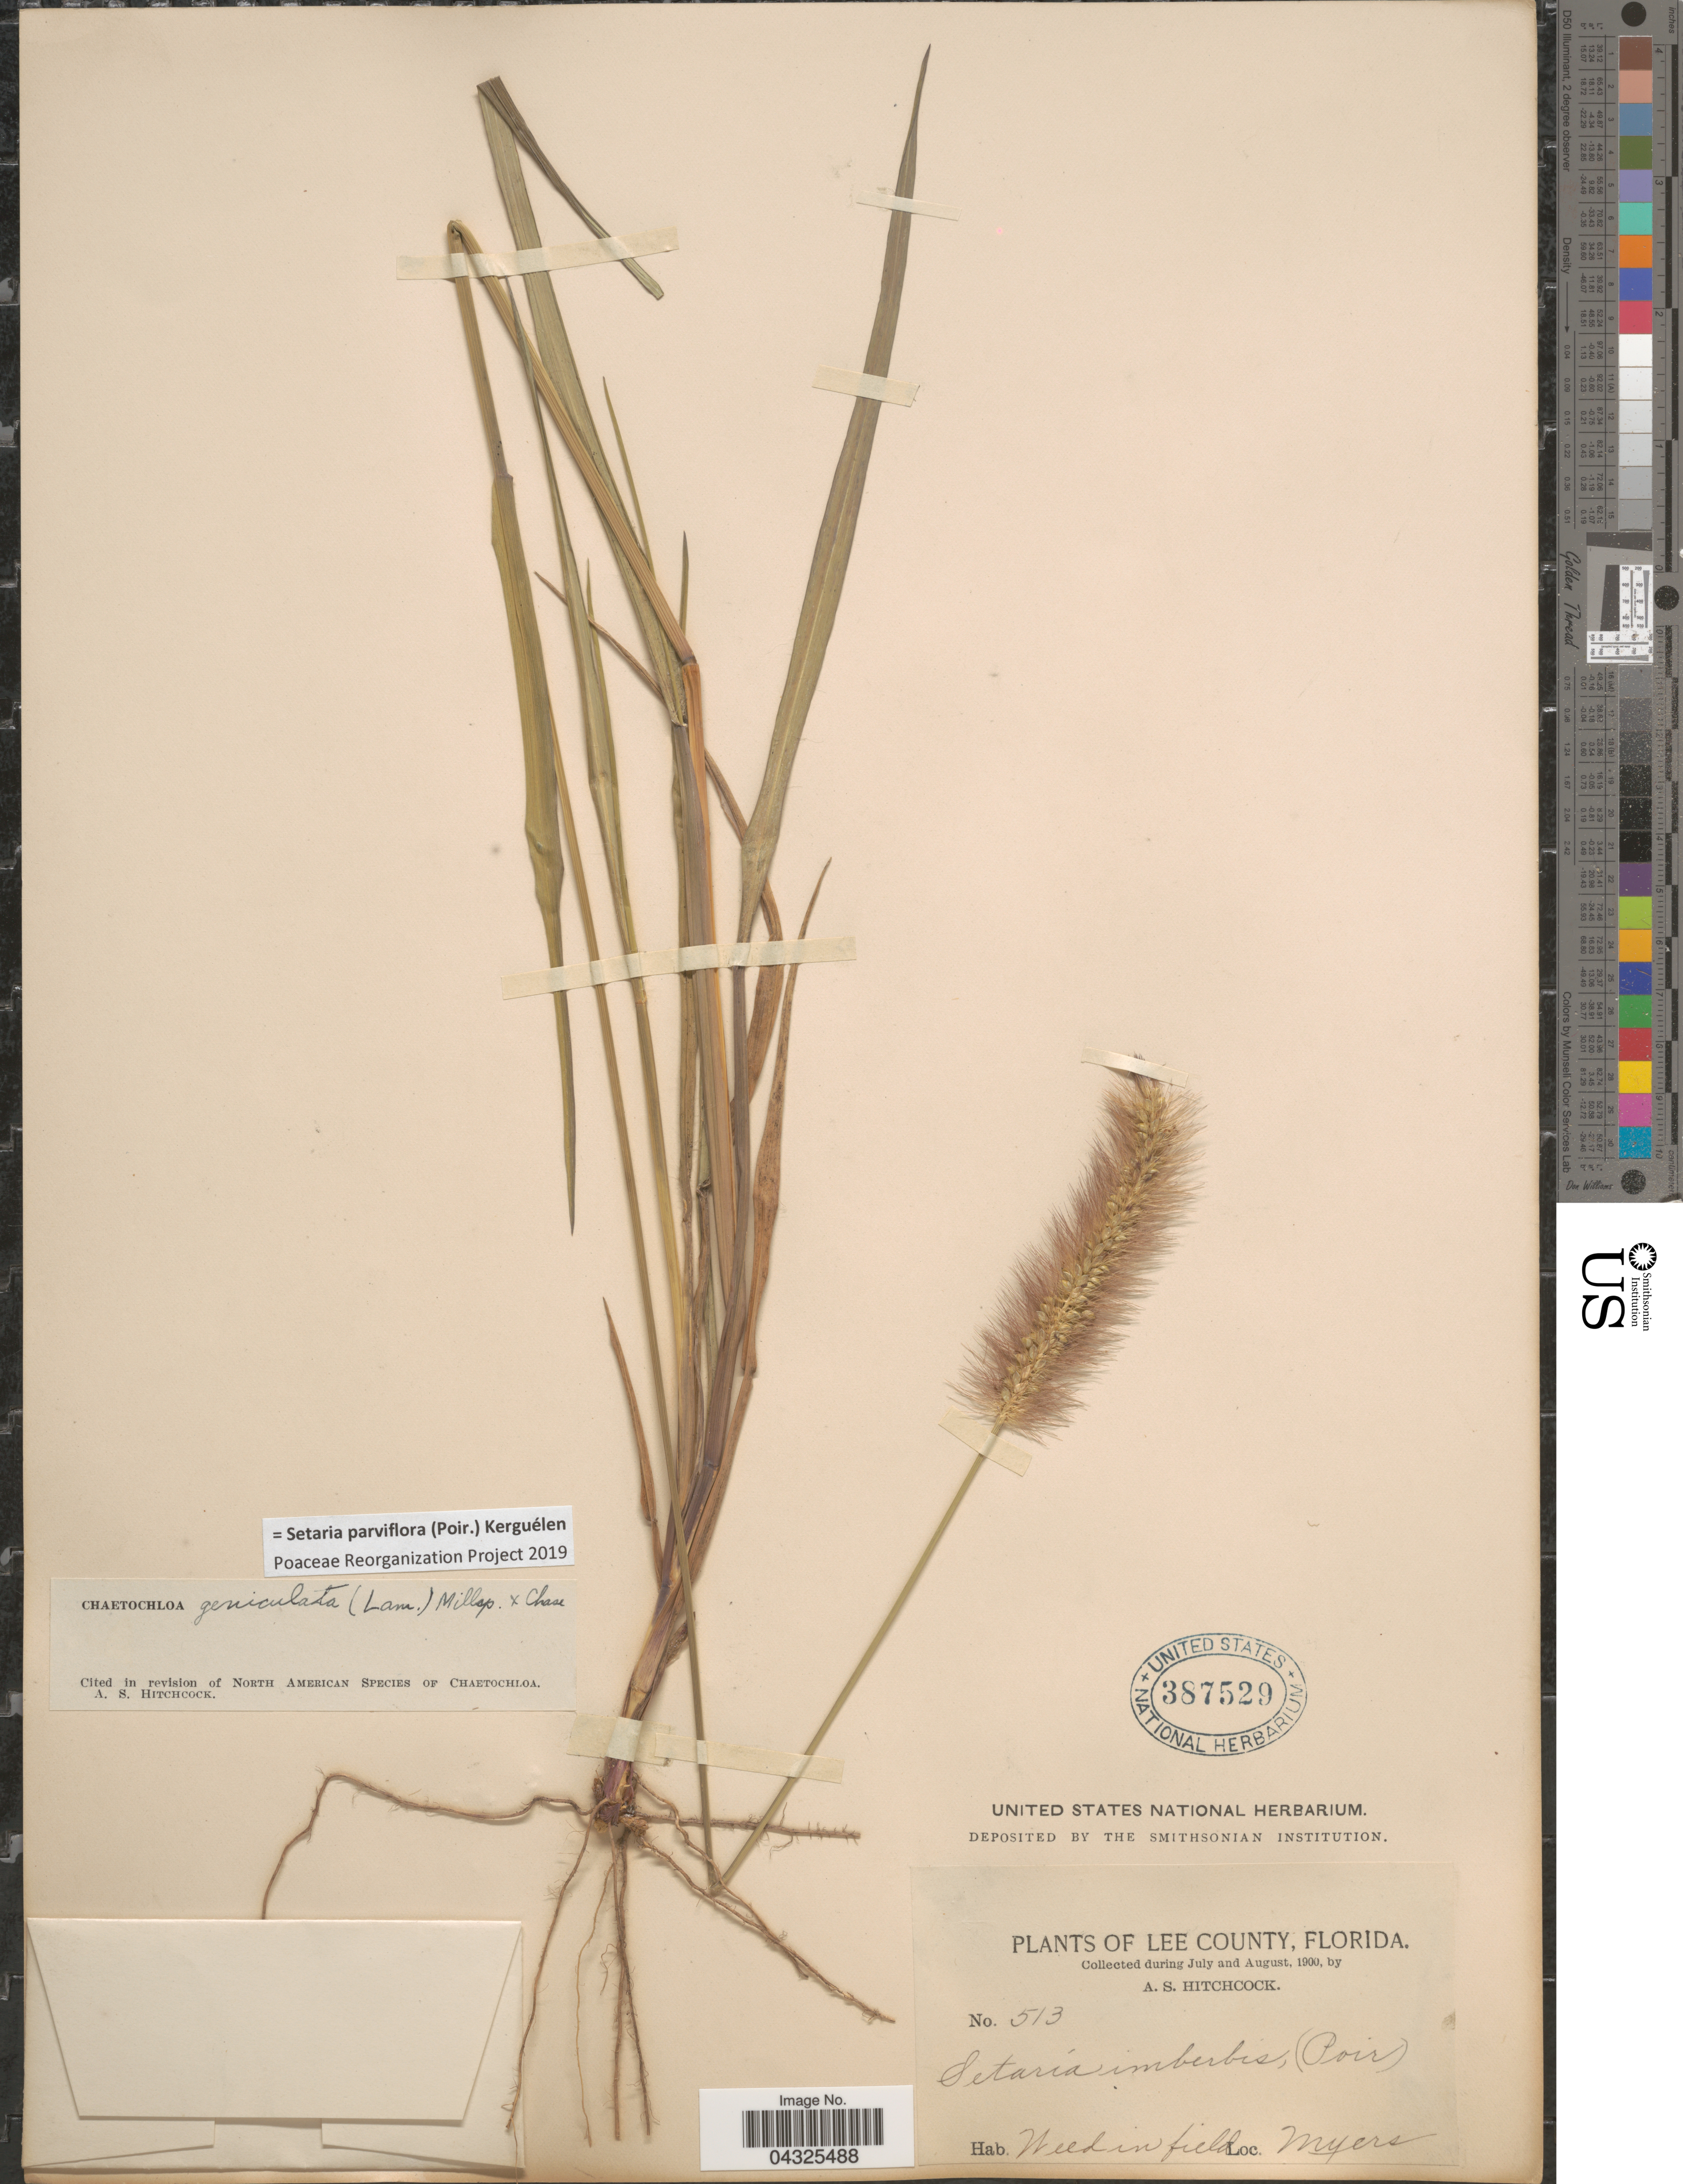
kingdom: Plantae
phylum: Tracheophyta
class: Liliopsida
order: Poales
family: Poaceae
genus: Setaria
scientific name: Setaria parviflora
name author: (Poir.) Kerguélen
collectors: A. S. Hitchcock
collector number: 513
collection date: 1900-07/1900-08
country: United States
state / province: Florida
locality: Lee County. Myers.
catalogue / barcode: US 387529